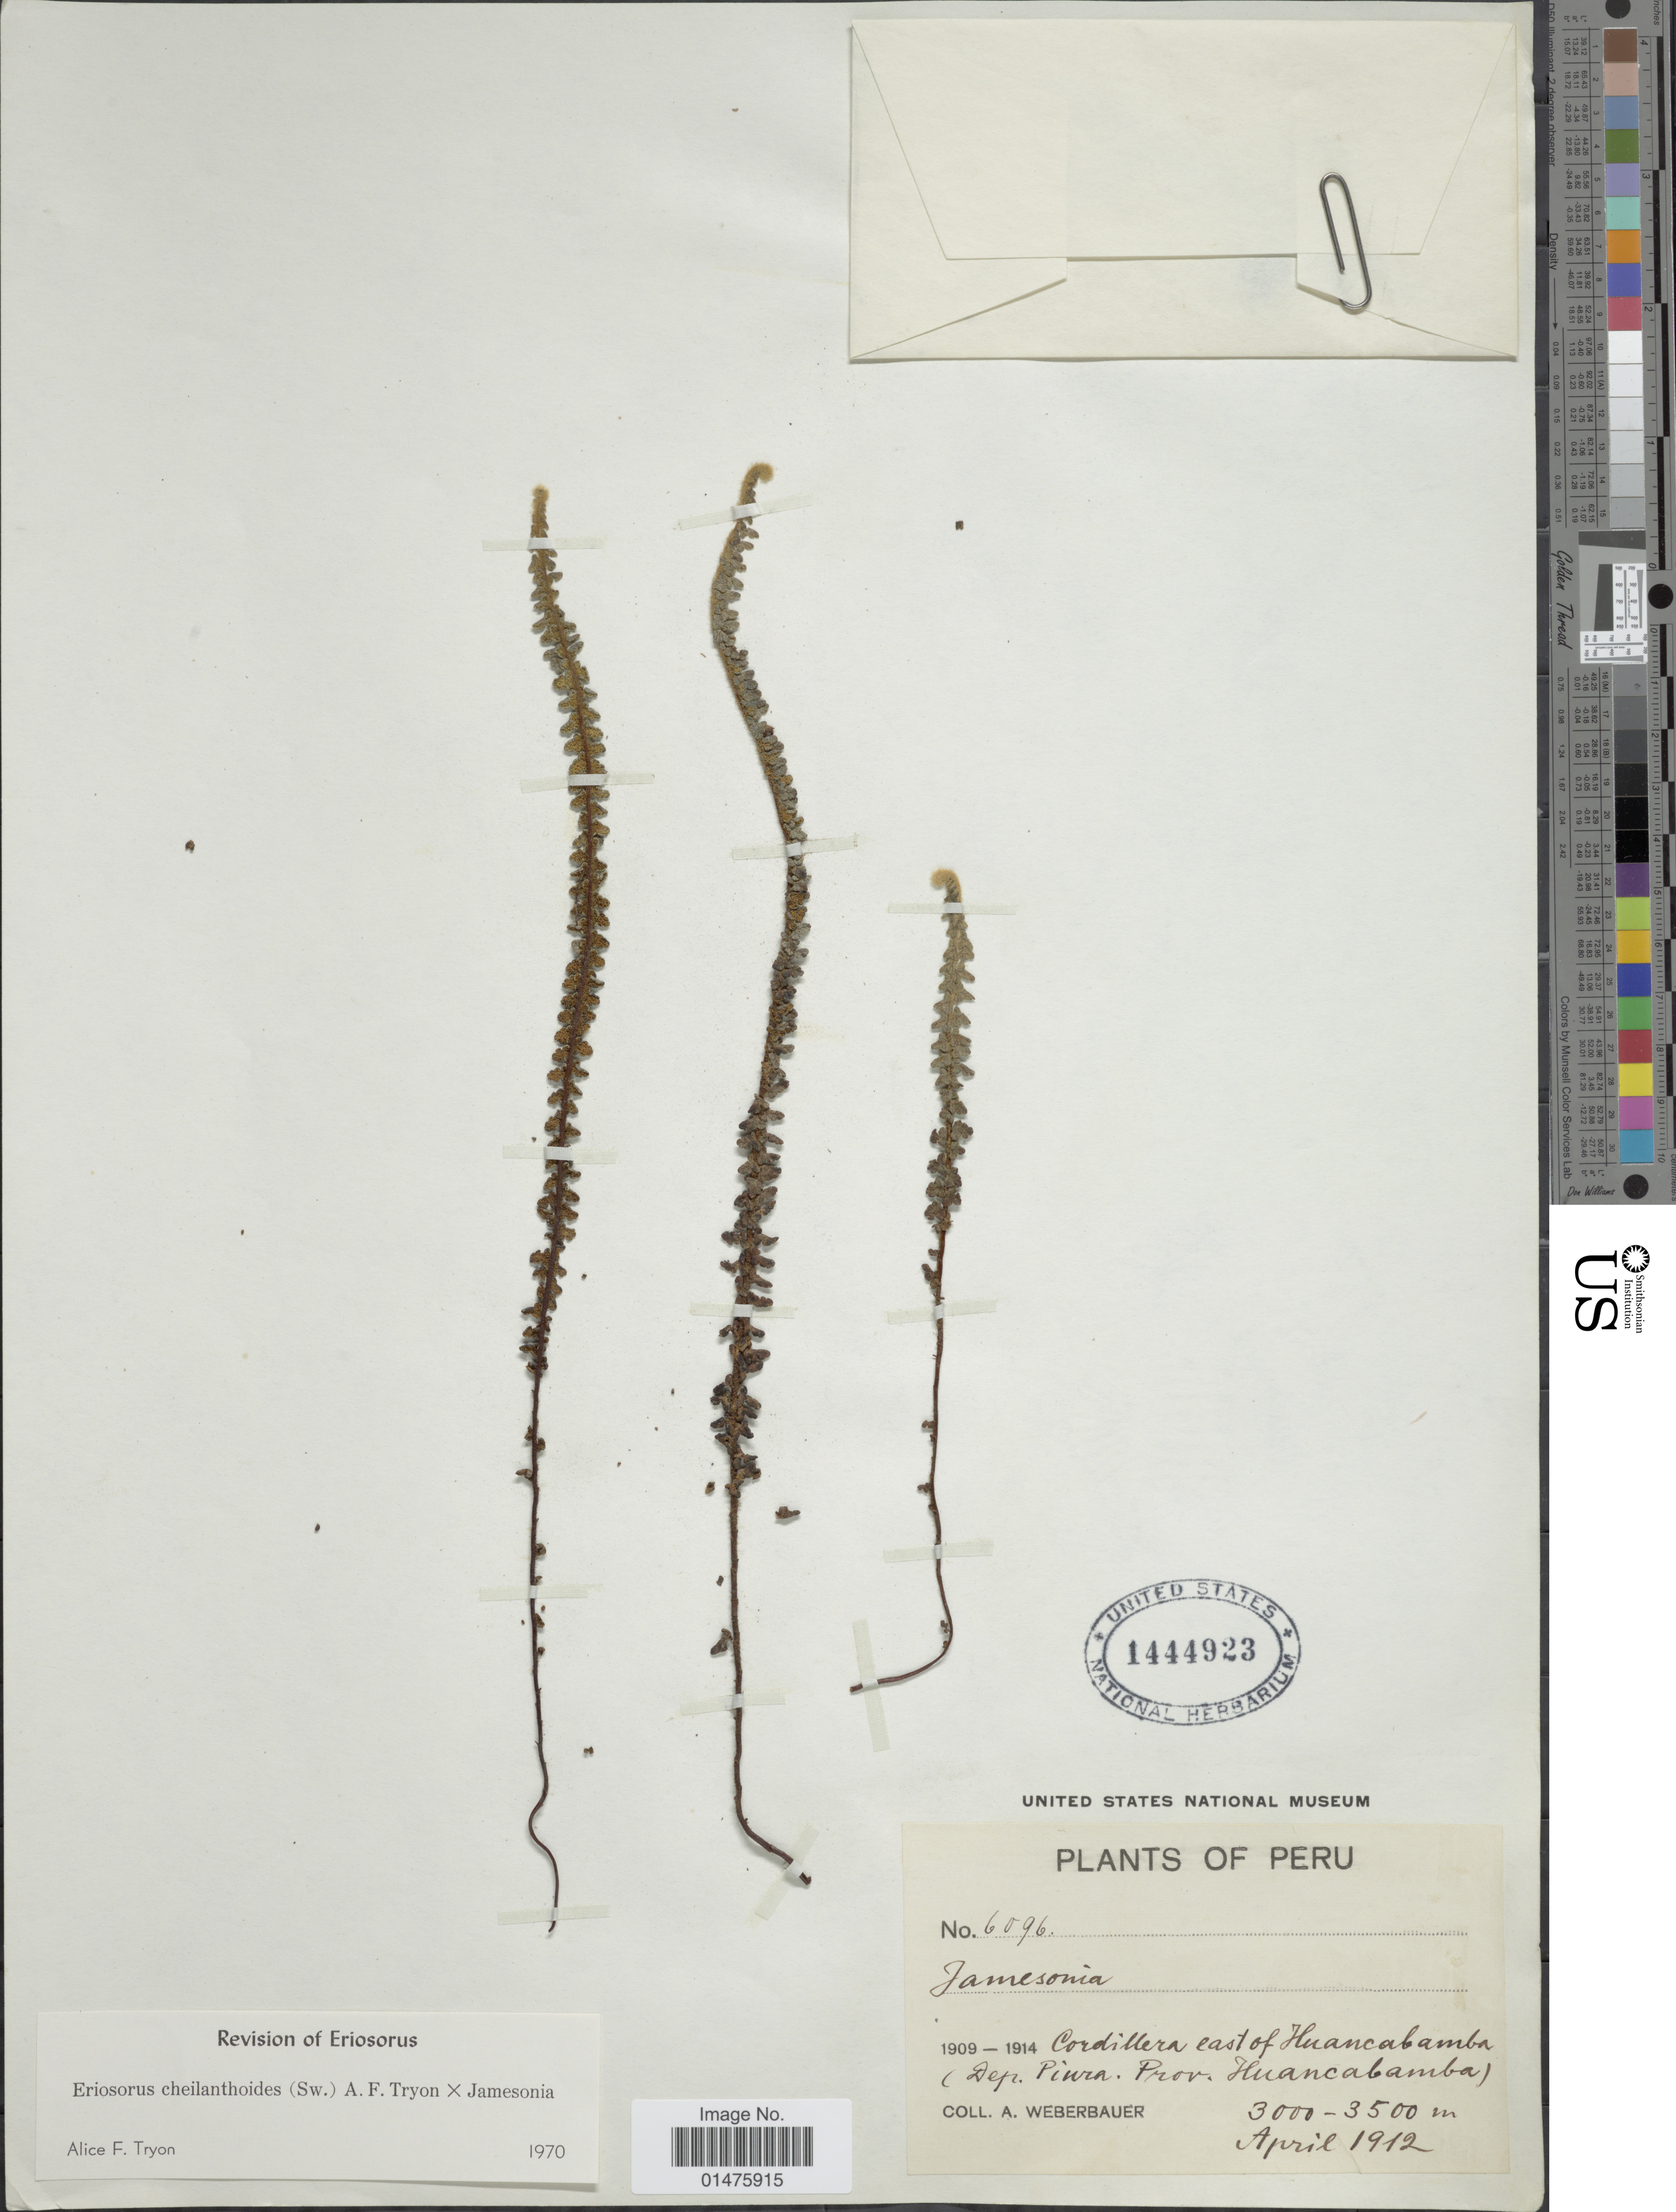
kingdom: Plantae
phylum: Tracheophyta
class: Polypodiopsida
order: Polypodiales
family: Pteridaceae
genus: Jamesonia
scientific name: Jamesonia cheilanthoides x J. jamesonia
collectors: A. Weberbauer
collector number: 6096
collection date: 1912-04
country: Peru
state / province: Piura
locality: Cordillera east of Huancabamba (Dep. Piura, Prov. Huancabamba)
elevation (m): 3000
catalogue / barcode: US 1444923